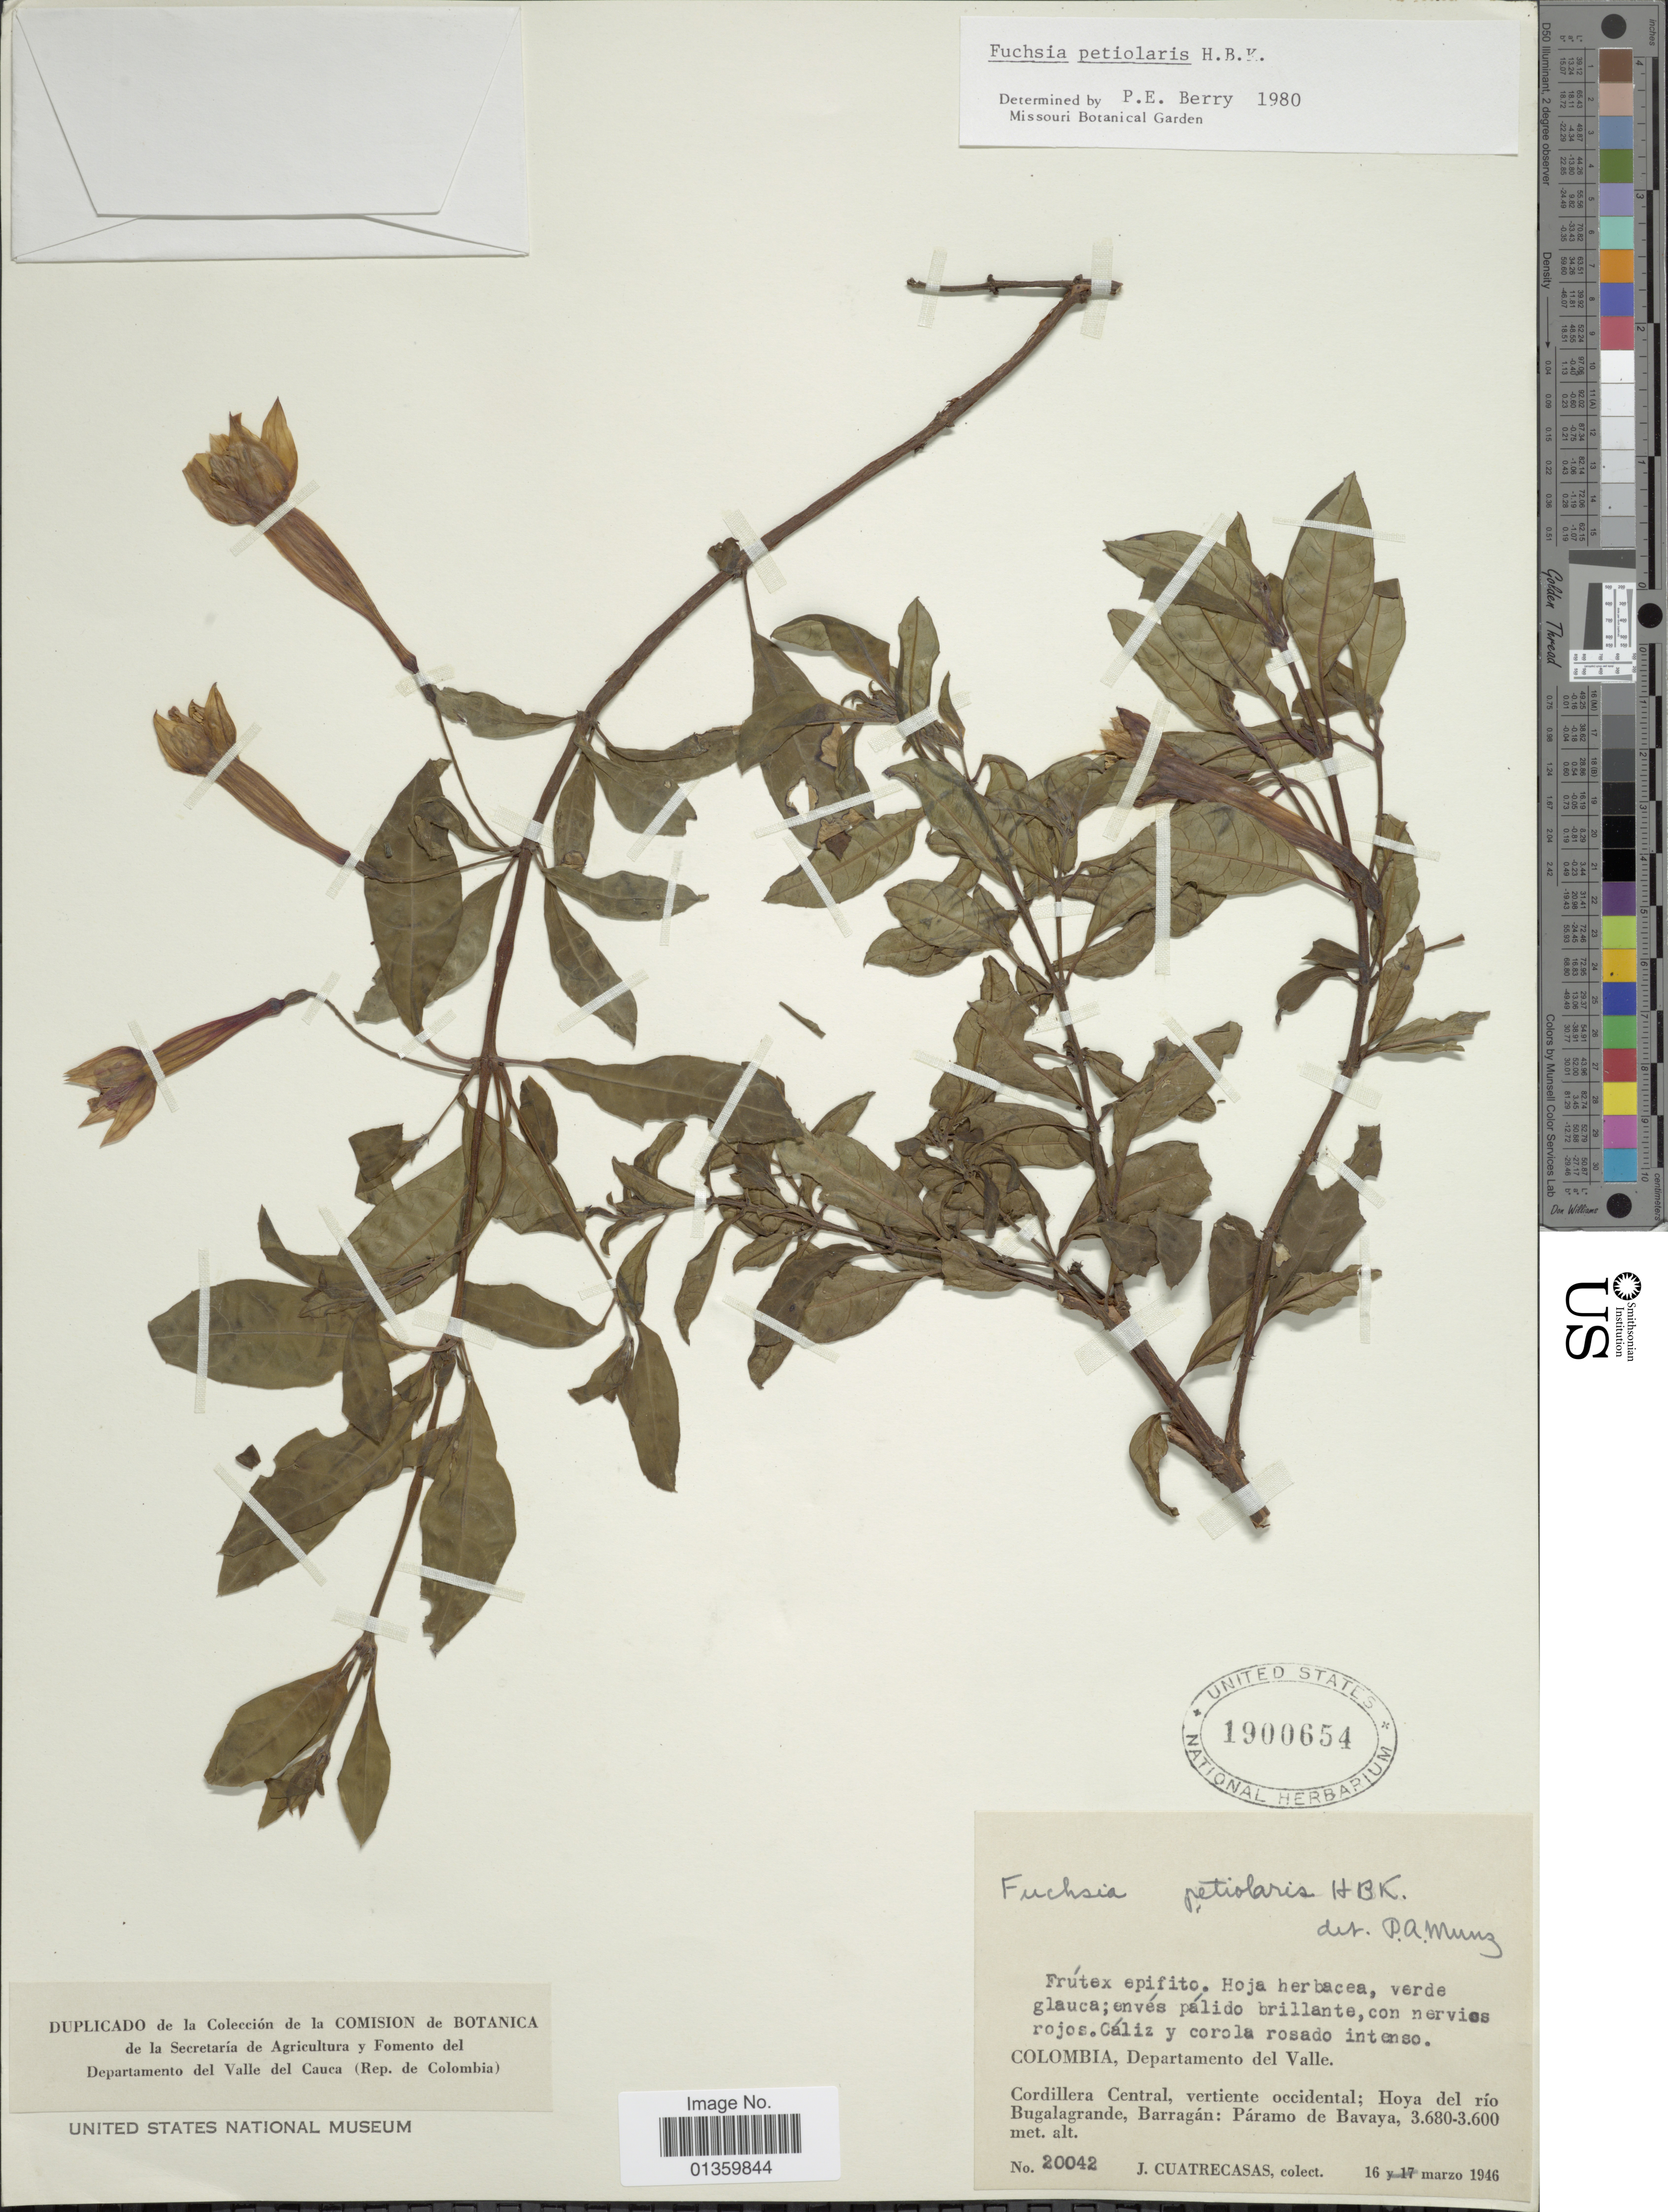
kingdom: Plantae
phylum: Tracheophyta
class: Magnoliopsida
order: Myrtales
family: Onagraceae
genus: Fuchsia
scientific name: Fuchsia petiolaris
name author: Kunth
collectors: J. Cuatrecasas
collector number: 20042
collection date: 1946-03-16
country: Colombia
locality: Departamento del Valle. Cordillera Central, vertiente occidental; Hoya del río Bugalagrande, Barragán: Páramo de Bavaya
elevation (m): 3600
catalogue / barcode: US 1900654